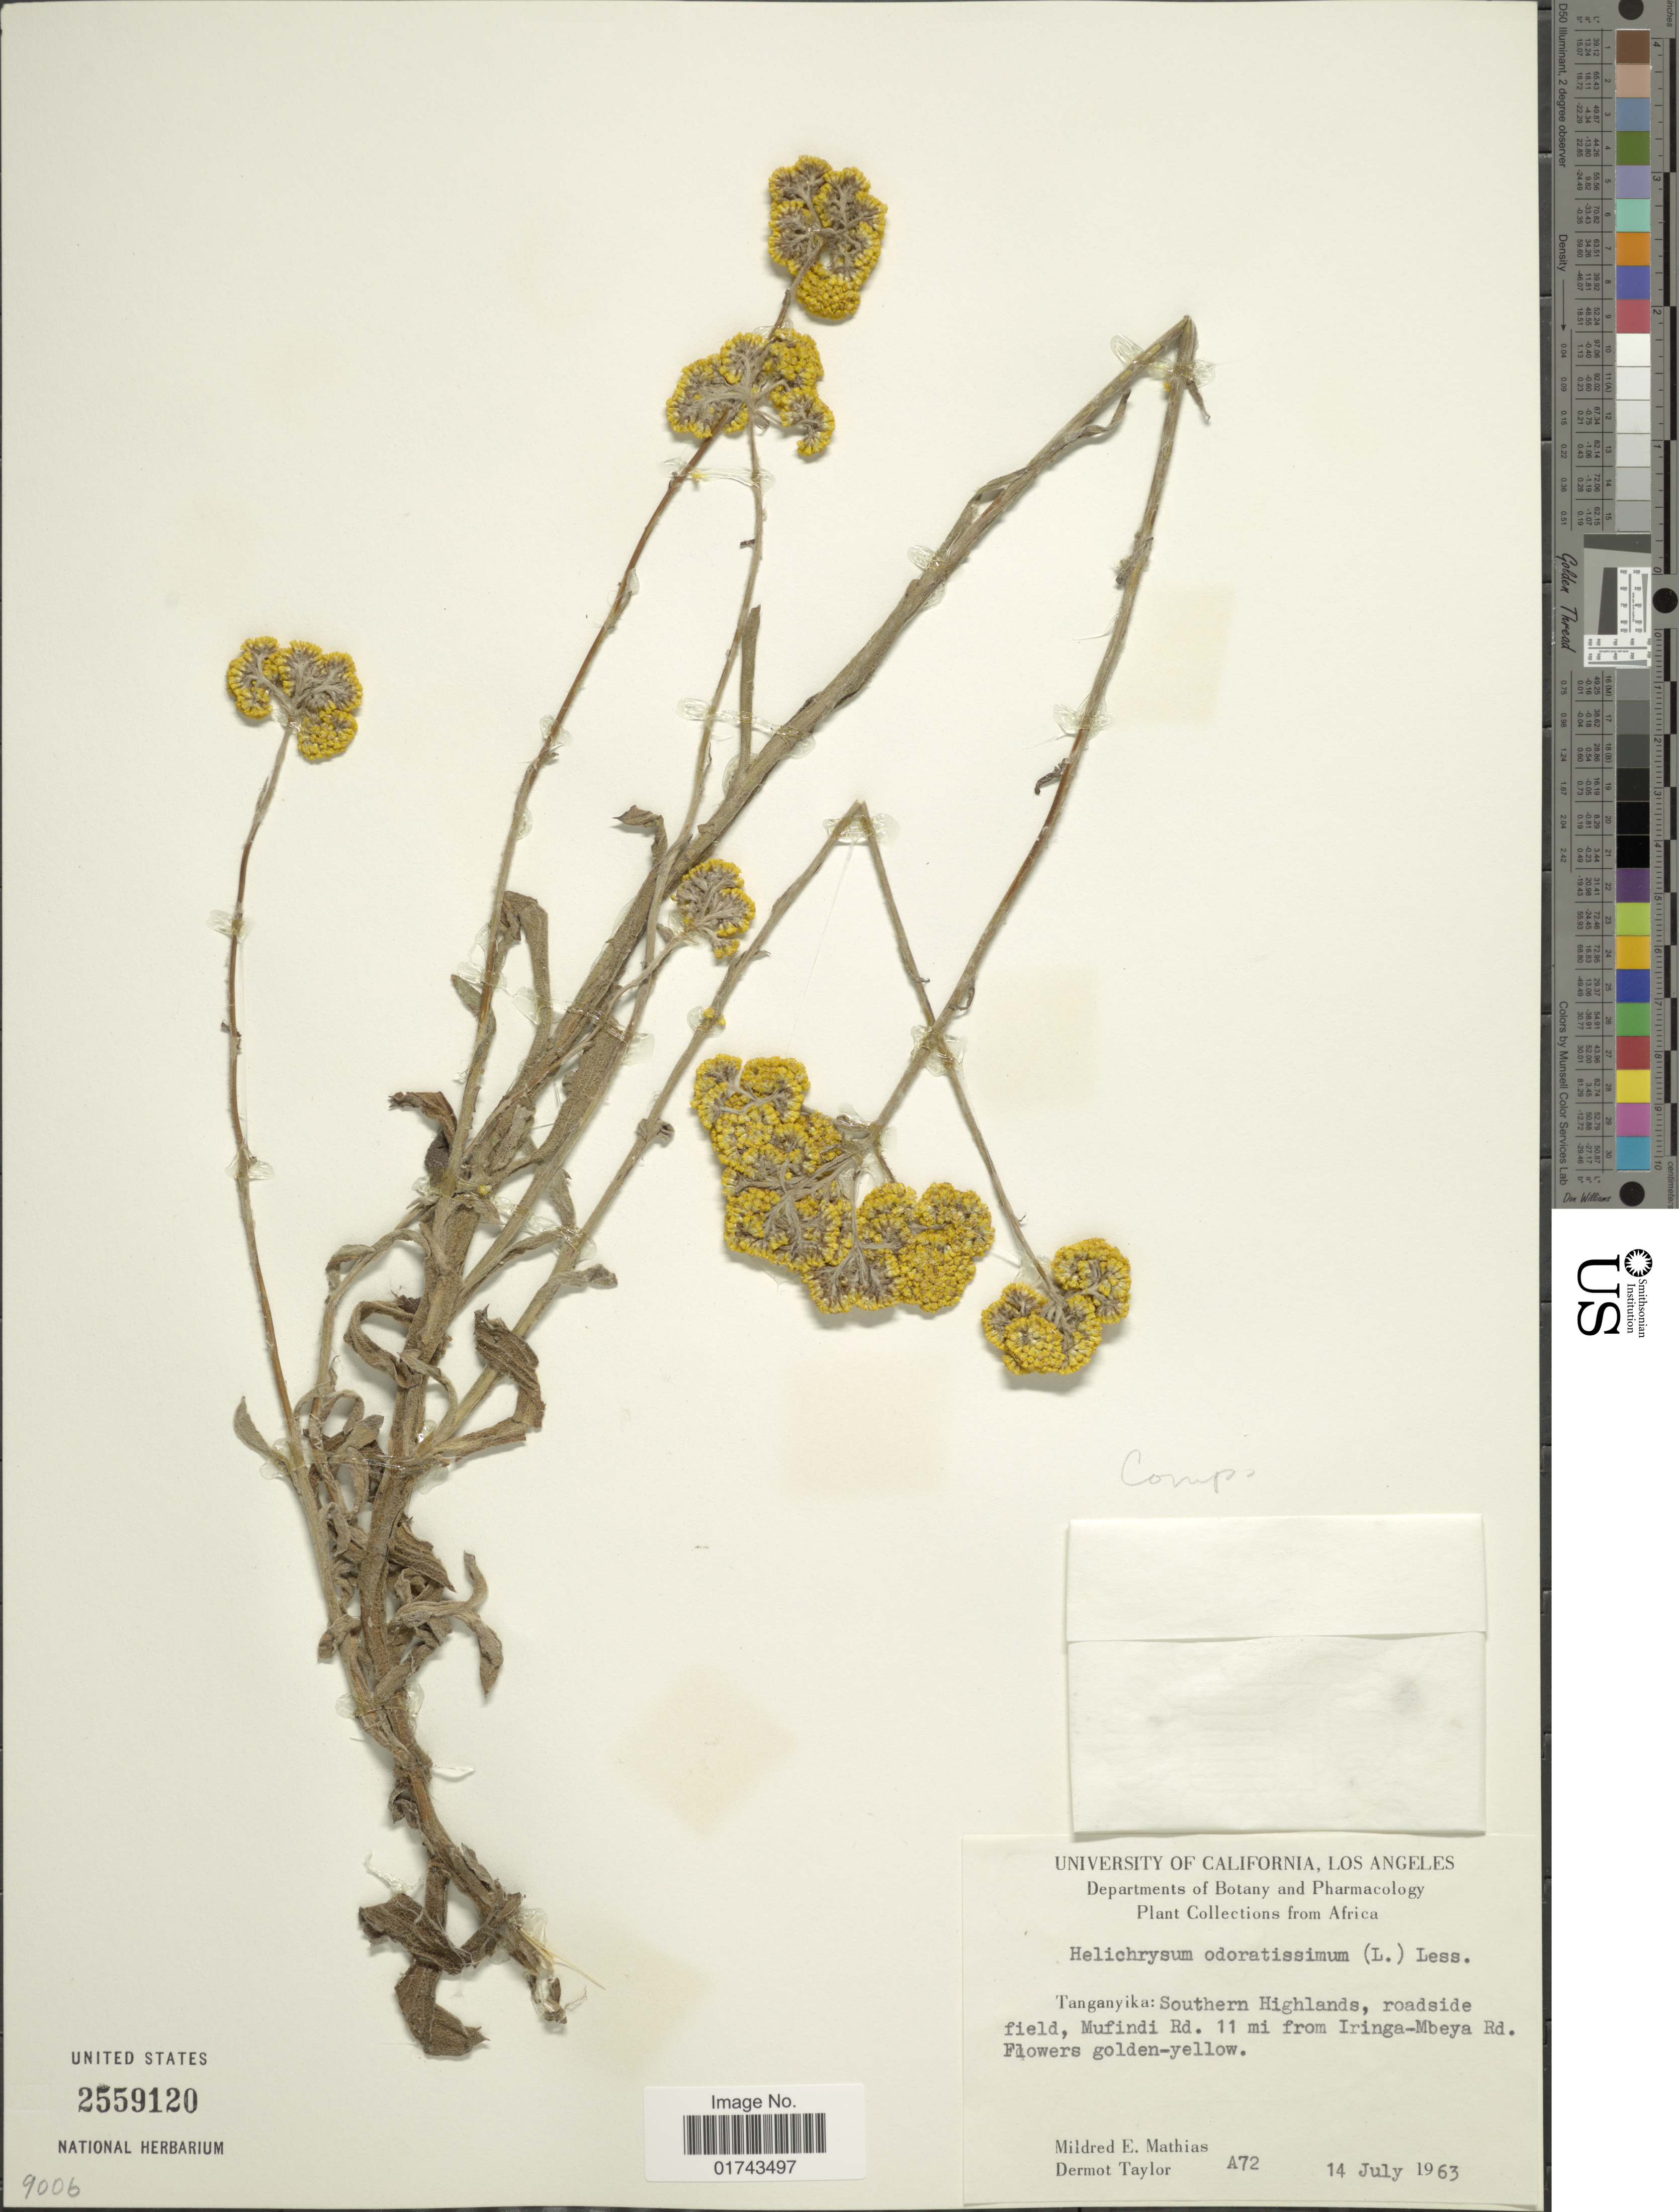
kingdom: Plantae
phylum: Tracheophyta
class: Magnoliopsida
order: Asterales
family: Asteraceae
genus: Helichrysum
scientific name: Helichrysum odoratissimum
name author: (L.) Sweet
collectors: M. E. Mathias & D. Taylor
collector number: A72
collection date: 1963-07-14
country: Tanzania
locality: Tanganyika: Southern Highlands, roadside field, Mufindi Rd. 11 mi from Iringa-Mbeya Rd.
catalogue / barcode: US 2559120